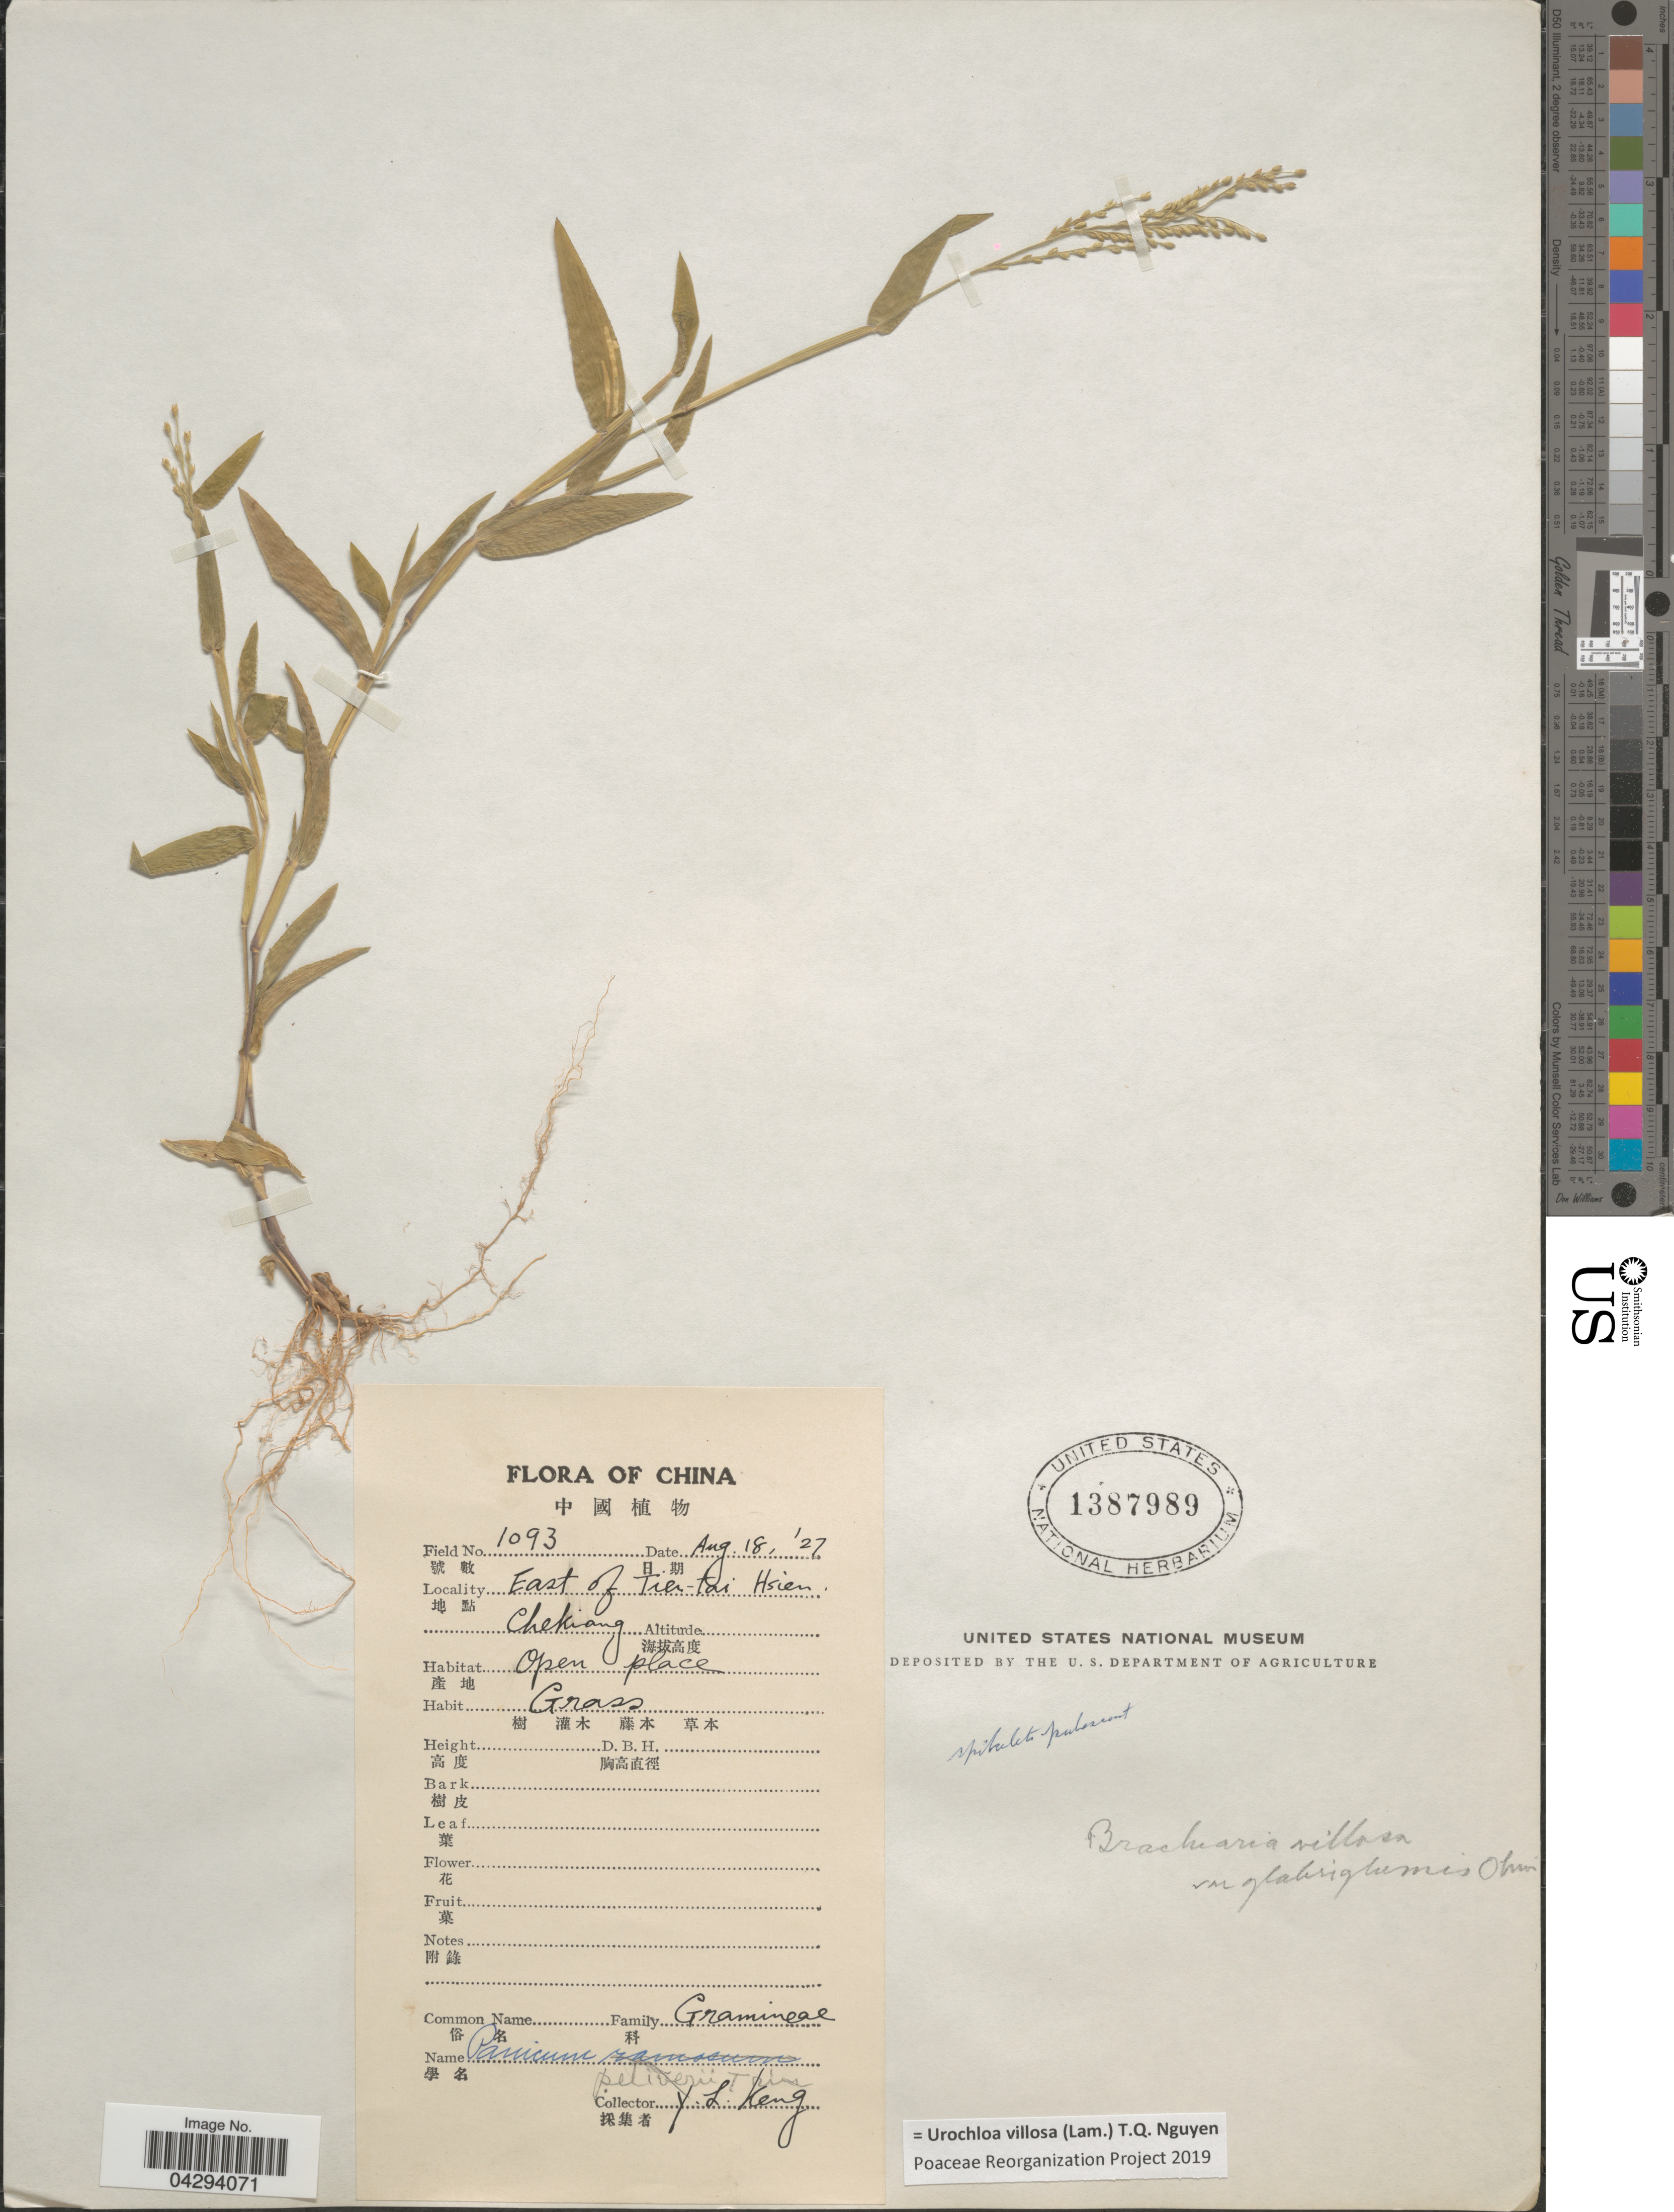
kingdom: Plantae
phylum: Tracheophyta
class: Liliopsida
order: Poales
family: Poaceae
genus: Urochloa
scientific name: Urochloa villosa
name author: (Lam.) T.Q. Nguyen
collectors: Y. L. Keng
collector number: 1093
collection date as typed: Transcribed d/m/y: 18/8/27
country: China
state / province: Zhejiang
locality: East of Tie-Tai Hsien. Chekiang.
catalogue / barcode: US 1387989